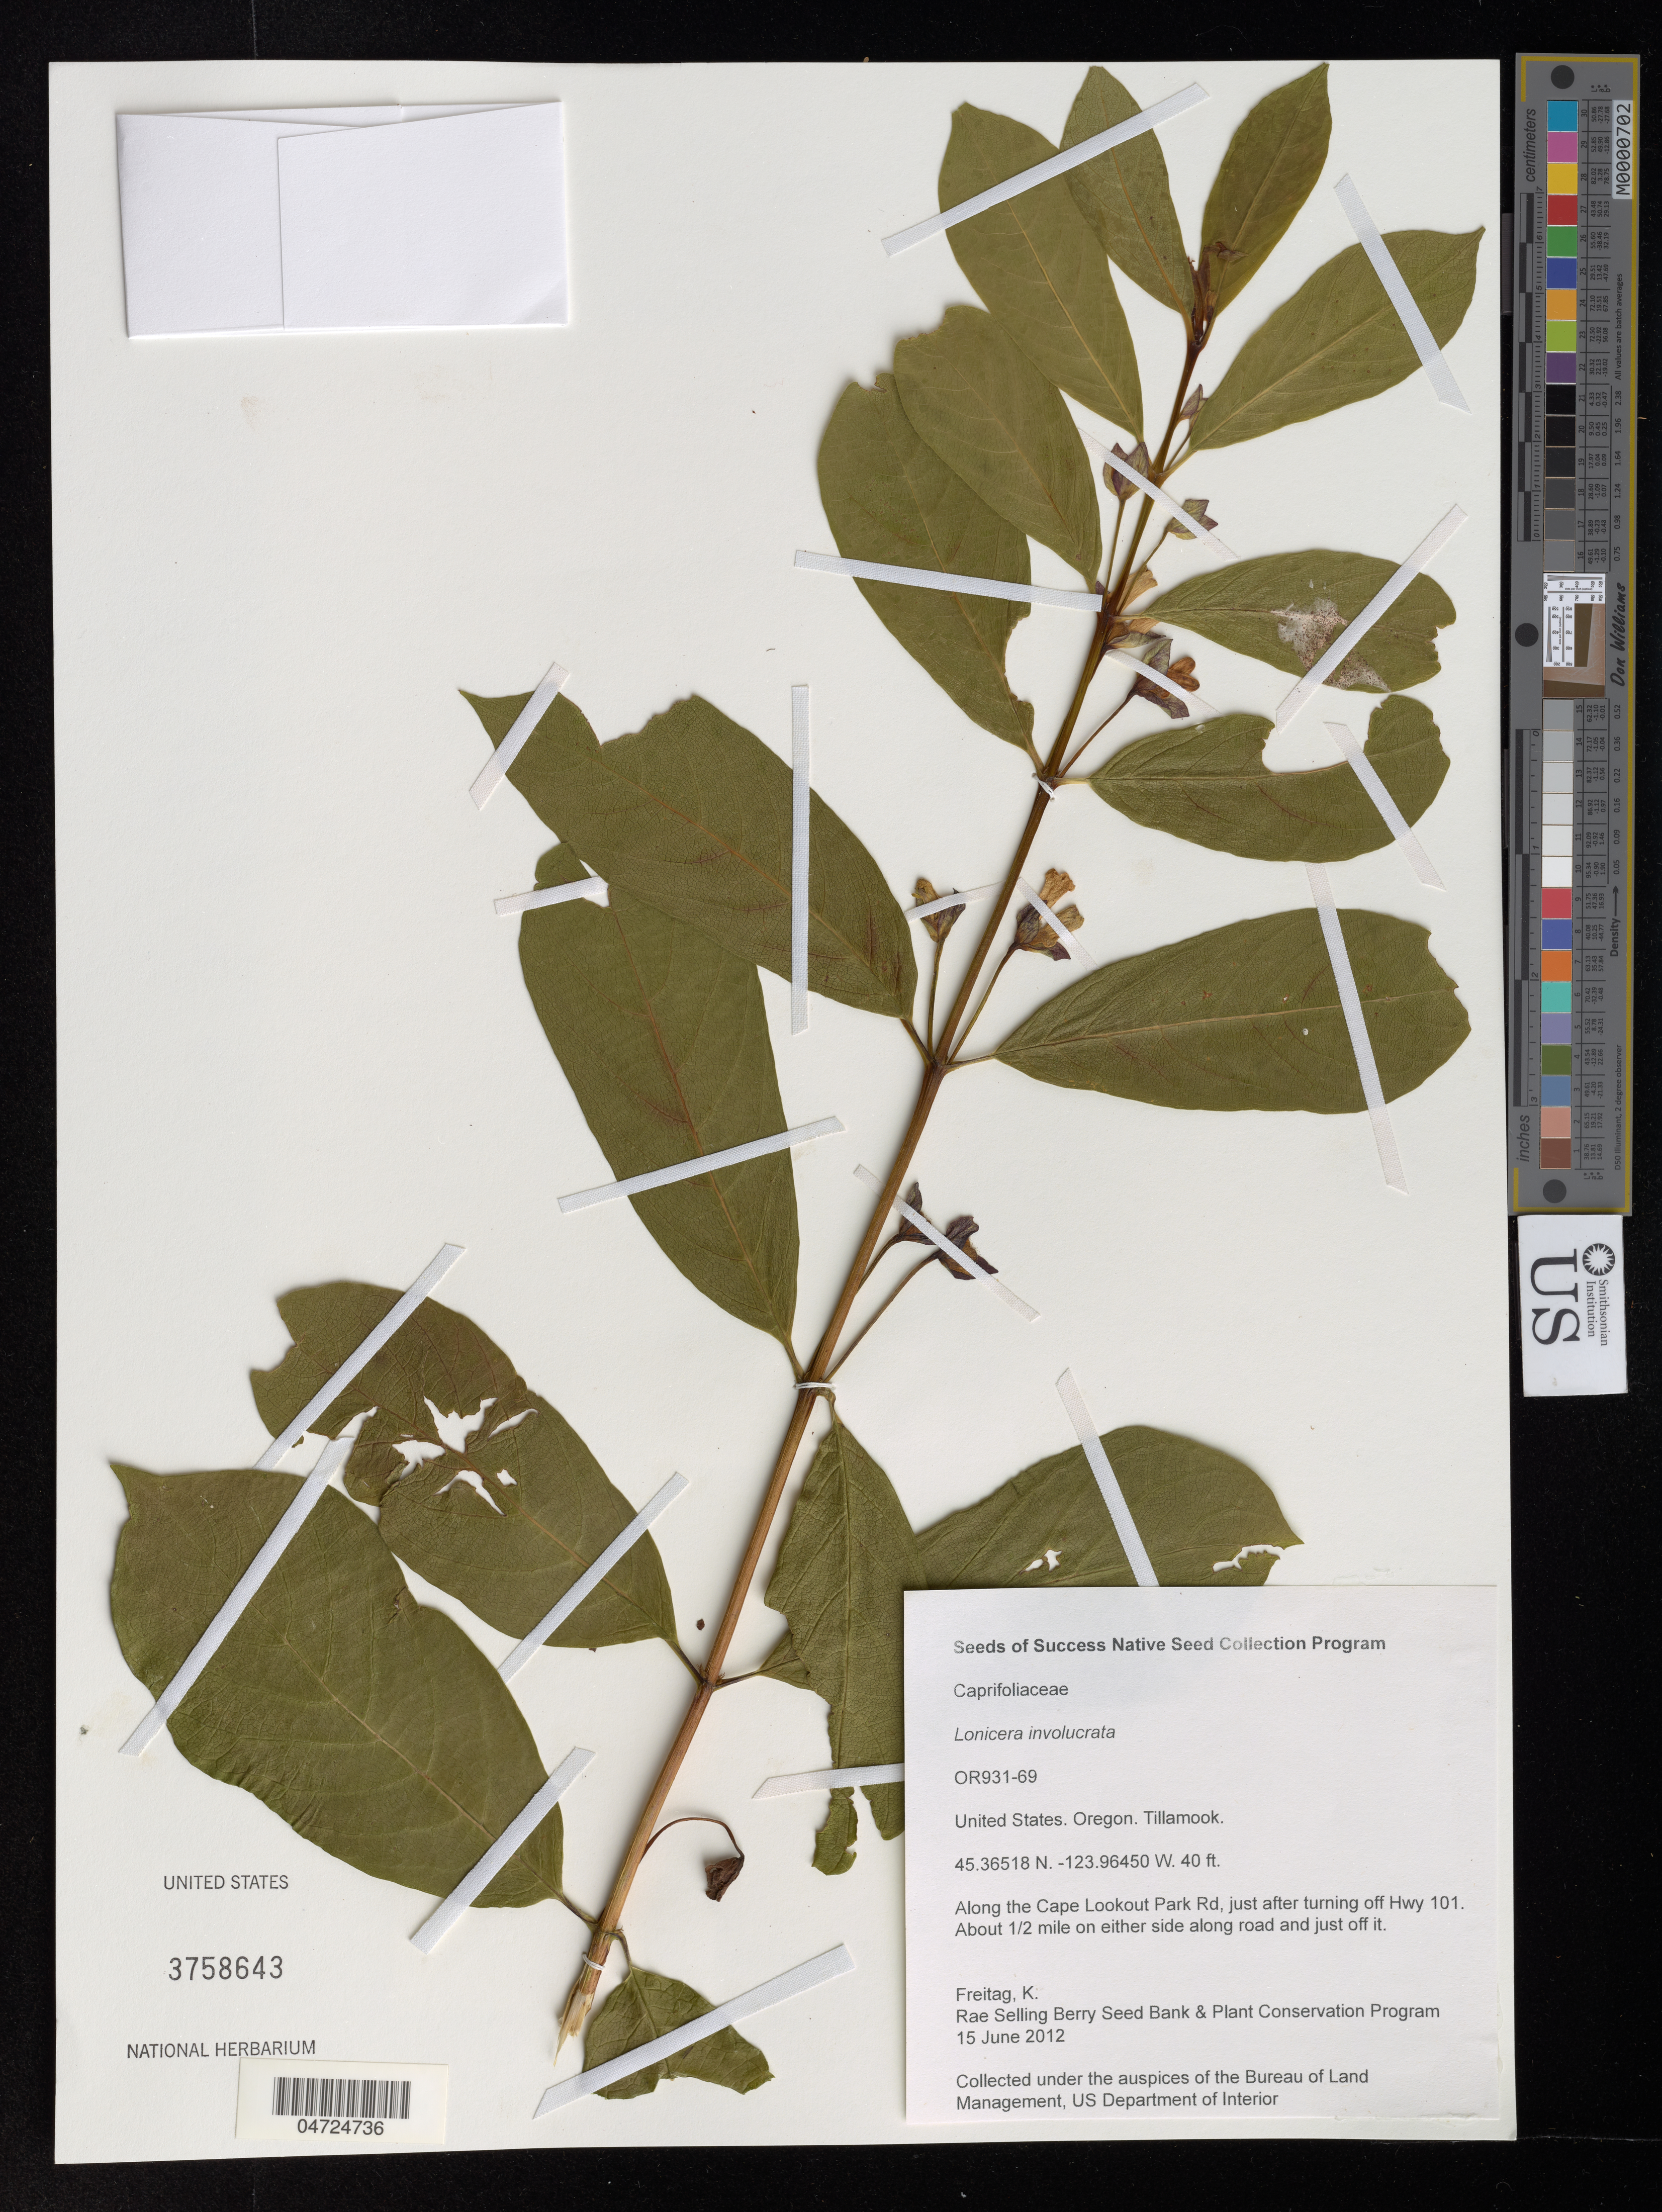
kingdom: Plantae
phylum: Tracheophyta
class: Magnoliopsida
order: Dipsacales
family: Caprifoliaceae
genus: Lonicera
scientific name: Lonicera involucrata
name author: (Richardson) Banks ex Spreng.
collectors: K. Freitag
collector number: OR-931-69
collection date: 2012-06-15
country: United States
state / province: Oregon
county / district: Tilamook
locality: Tillamook. Along the Cape Lookout Park Rd, just after turning off Hwy 101. About 1/2 mile on either side along road and just off it.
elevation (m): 12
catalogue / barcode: US 3758643